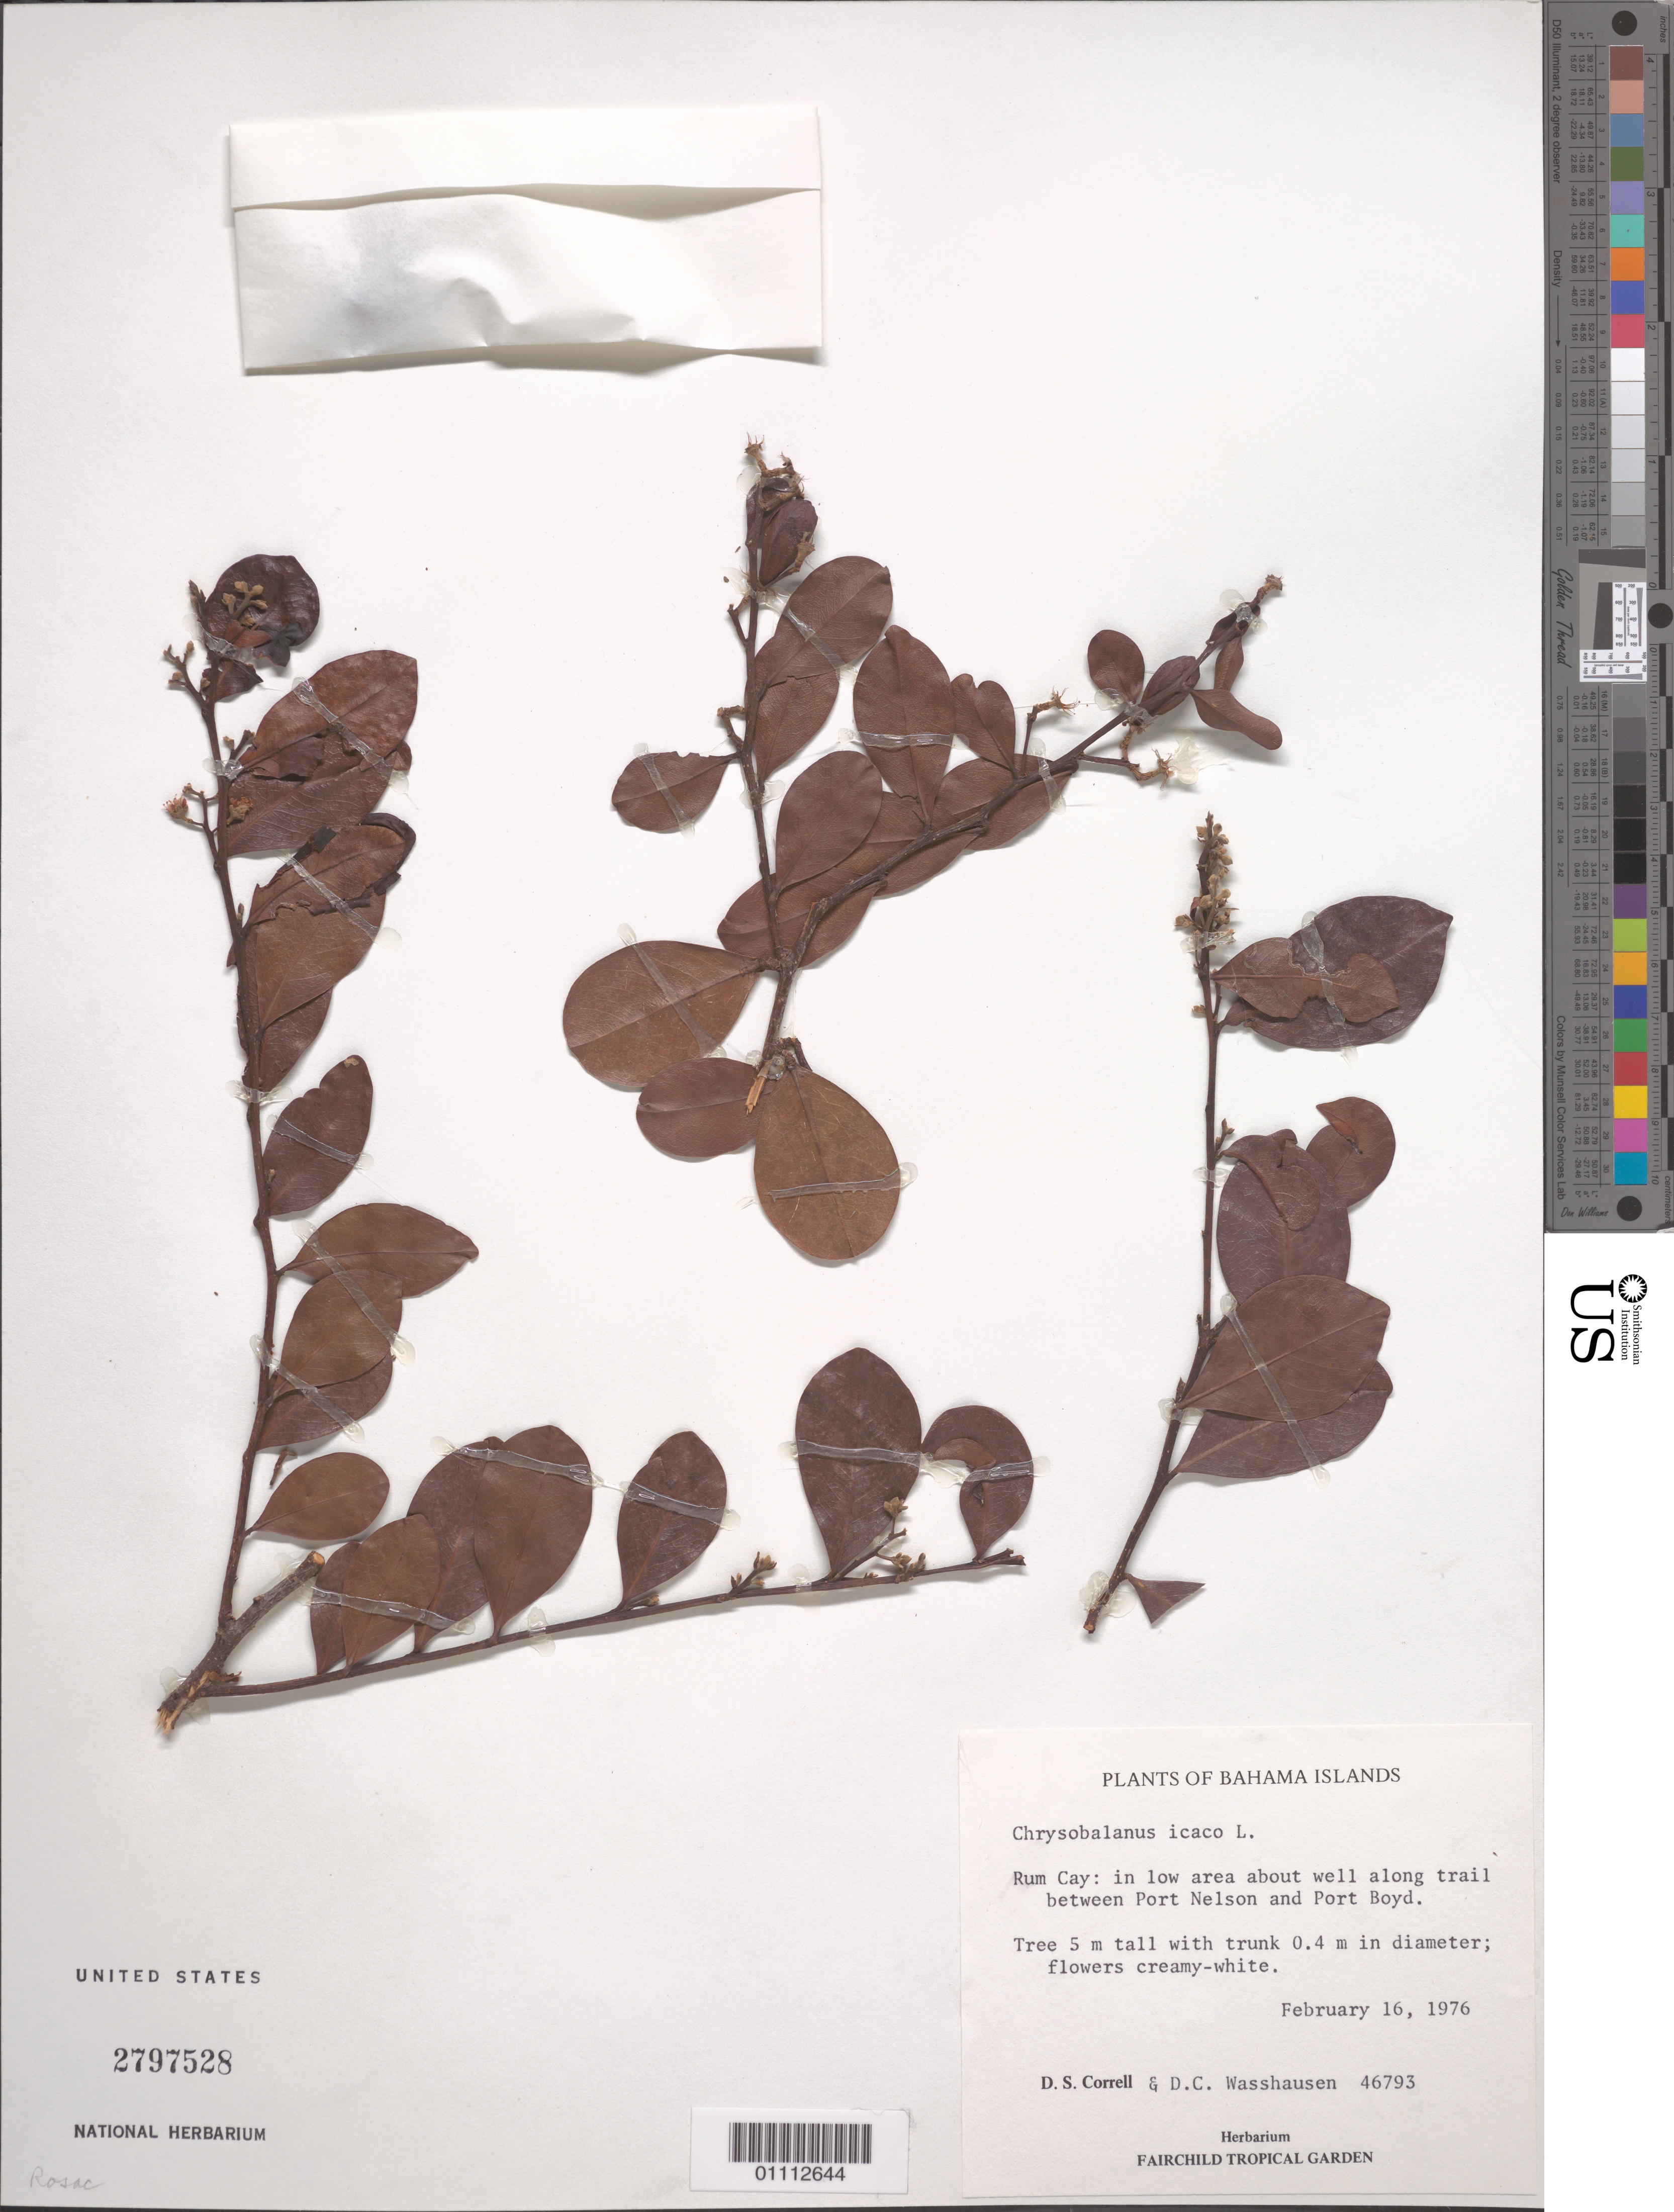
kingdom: Plantae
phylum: Tracheophyta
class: Magnoliopsida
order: Malpighiales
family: Chrysobalanaceae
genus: Chrysobalanus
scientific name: Chrysobalanus icaco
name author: L.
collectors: D. S. Correll & D. C. Wasshausen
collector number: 46793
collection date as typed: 16 Feb 1976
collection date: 1976-02-16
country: Bahamas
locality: Rum cay: in low area about well along trail between Port Nelson and Port Boyd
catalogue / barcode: US 2797528